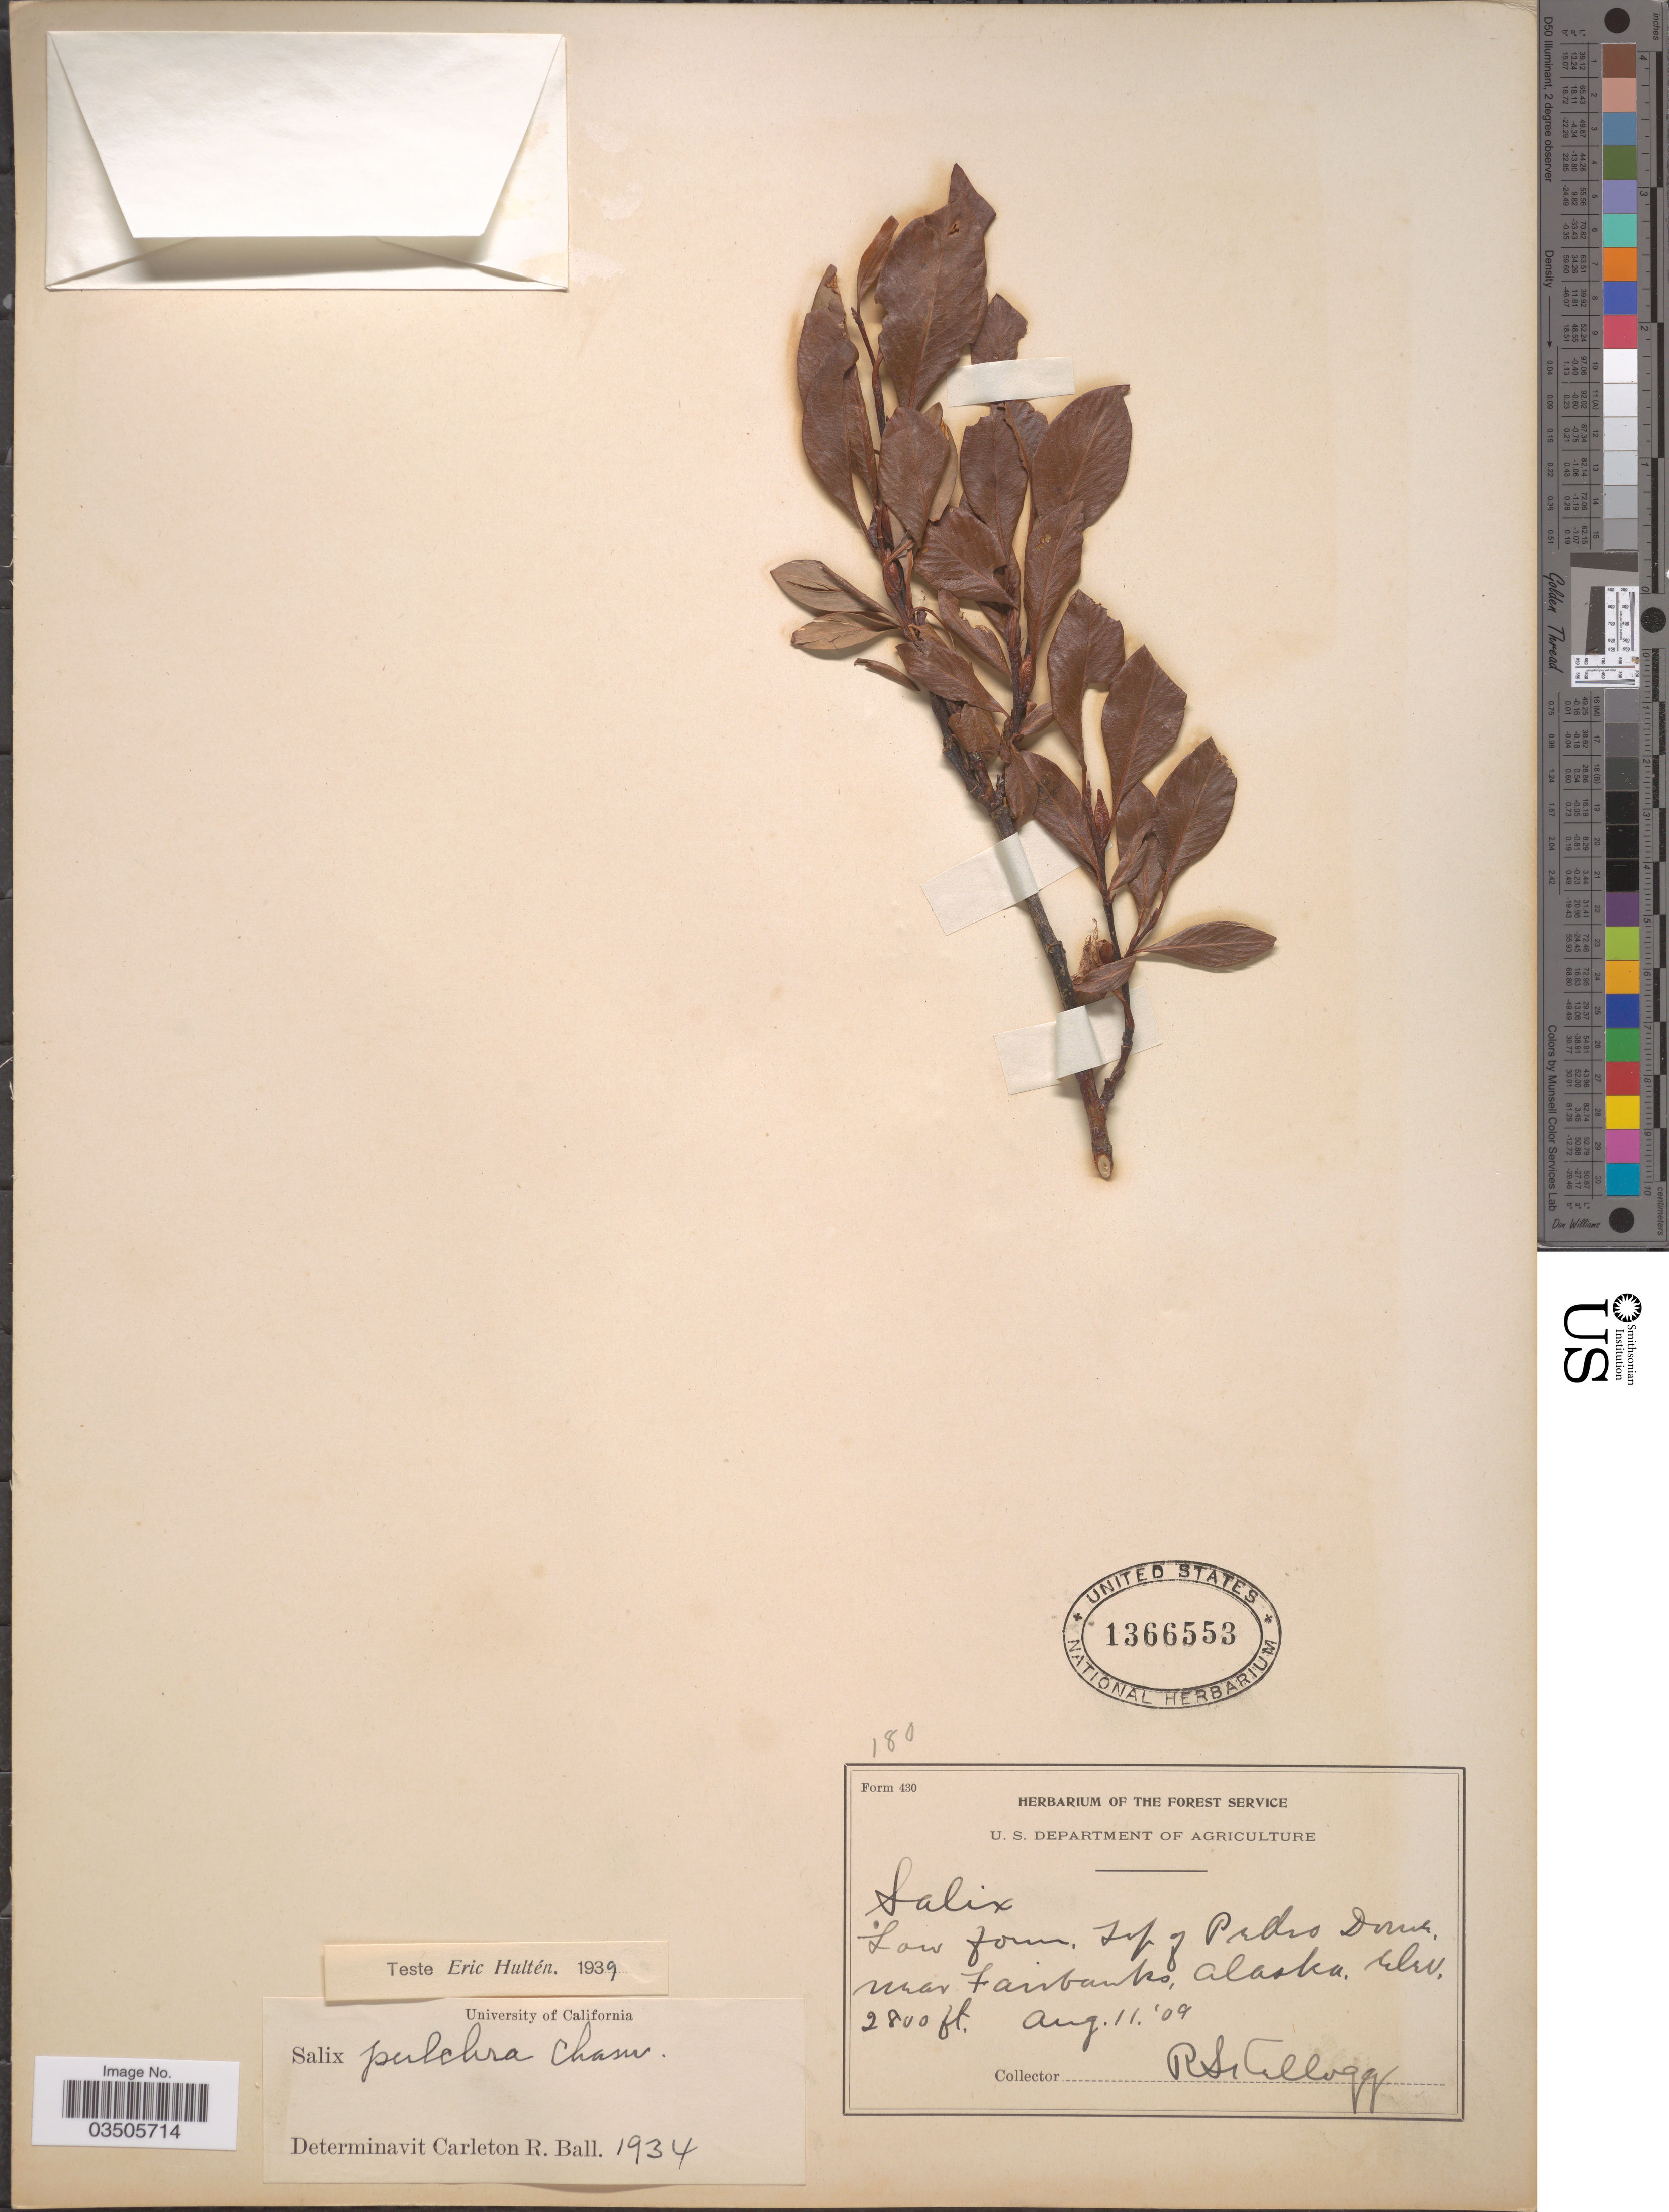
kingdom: Plantae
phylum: Tracheophyta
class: Magnoliopsida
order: Malpighiales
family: Salicaceae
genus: Salix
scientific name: Salix pulchra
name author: Cham.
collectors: R. Kellogg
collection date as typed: Transcribed d/m/y: 11/8/9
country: United States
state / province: Alaska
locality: Top of Pedro Dome near Fairbanks.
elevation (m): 853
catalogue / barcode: US 1366553